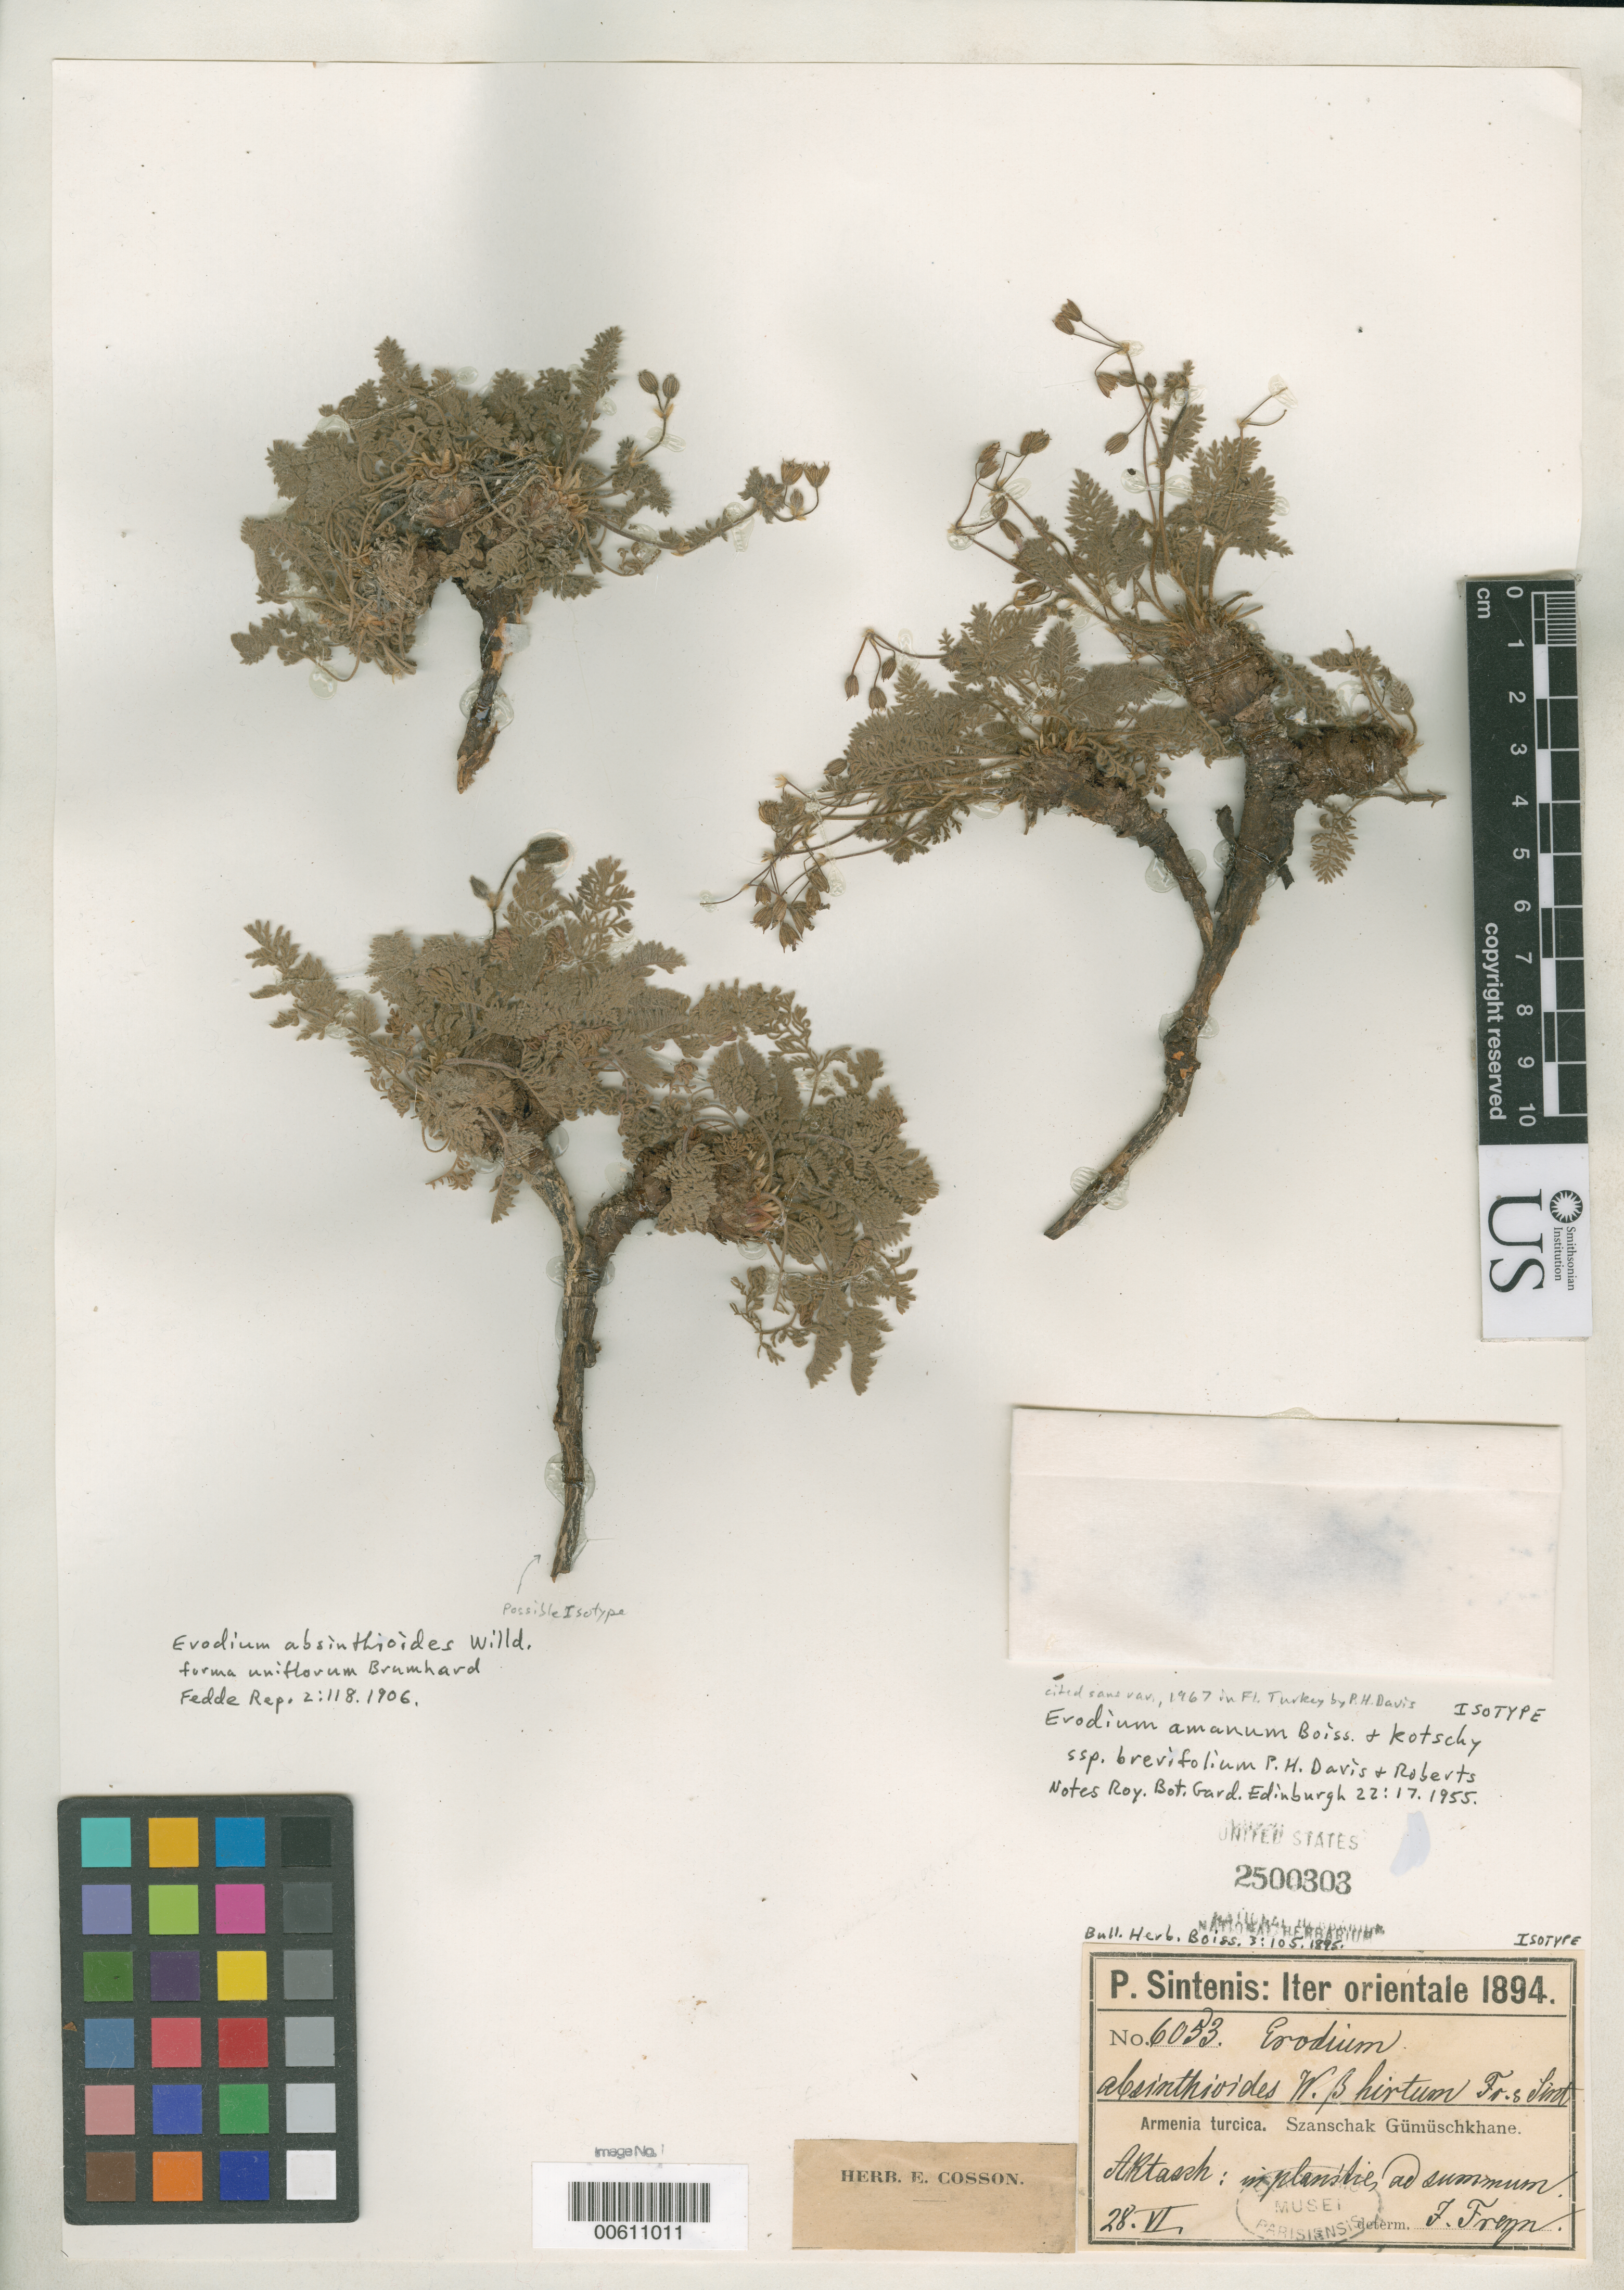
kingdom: Plantae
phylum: Tracheophyta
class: Magnoliopsida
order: Geraniales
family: Geraniaceae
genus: Erodium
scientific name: Erodium absinthoides var. hirtum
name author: Freyn & Sint.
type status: Isotype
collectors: P. Sintenis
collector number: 6053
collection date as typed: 28 Jun 1894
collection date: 1894-06-28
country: Armenia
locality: Szanschak Gumuschkane. Aktasch.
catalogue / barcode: US 2500303